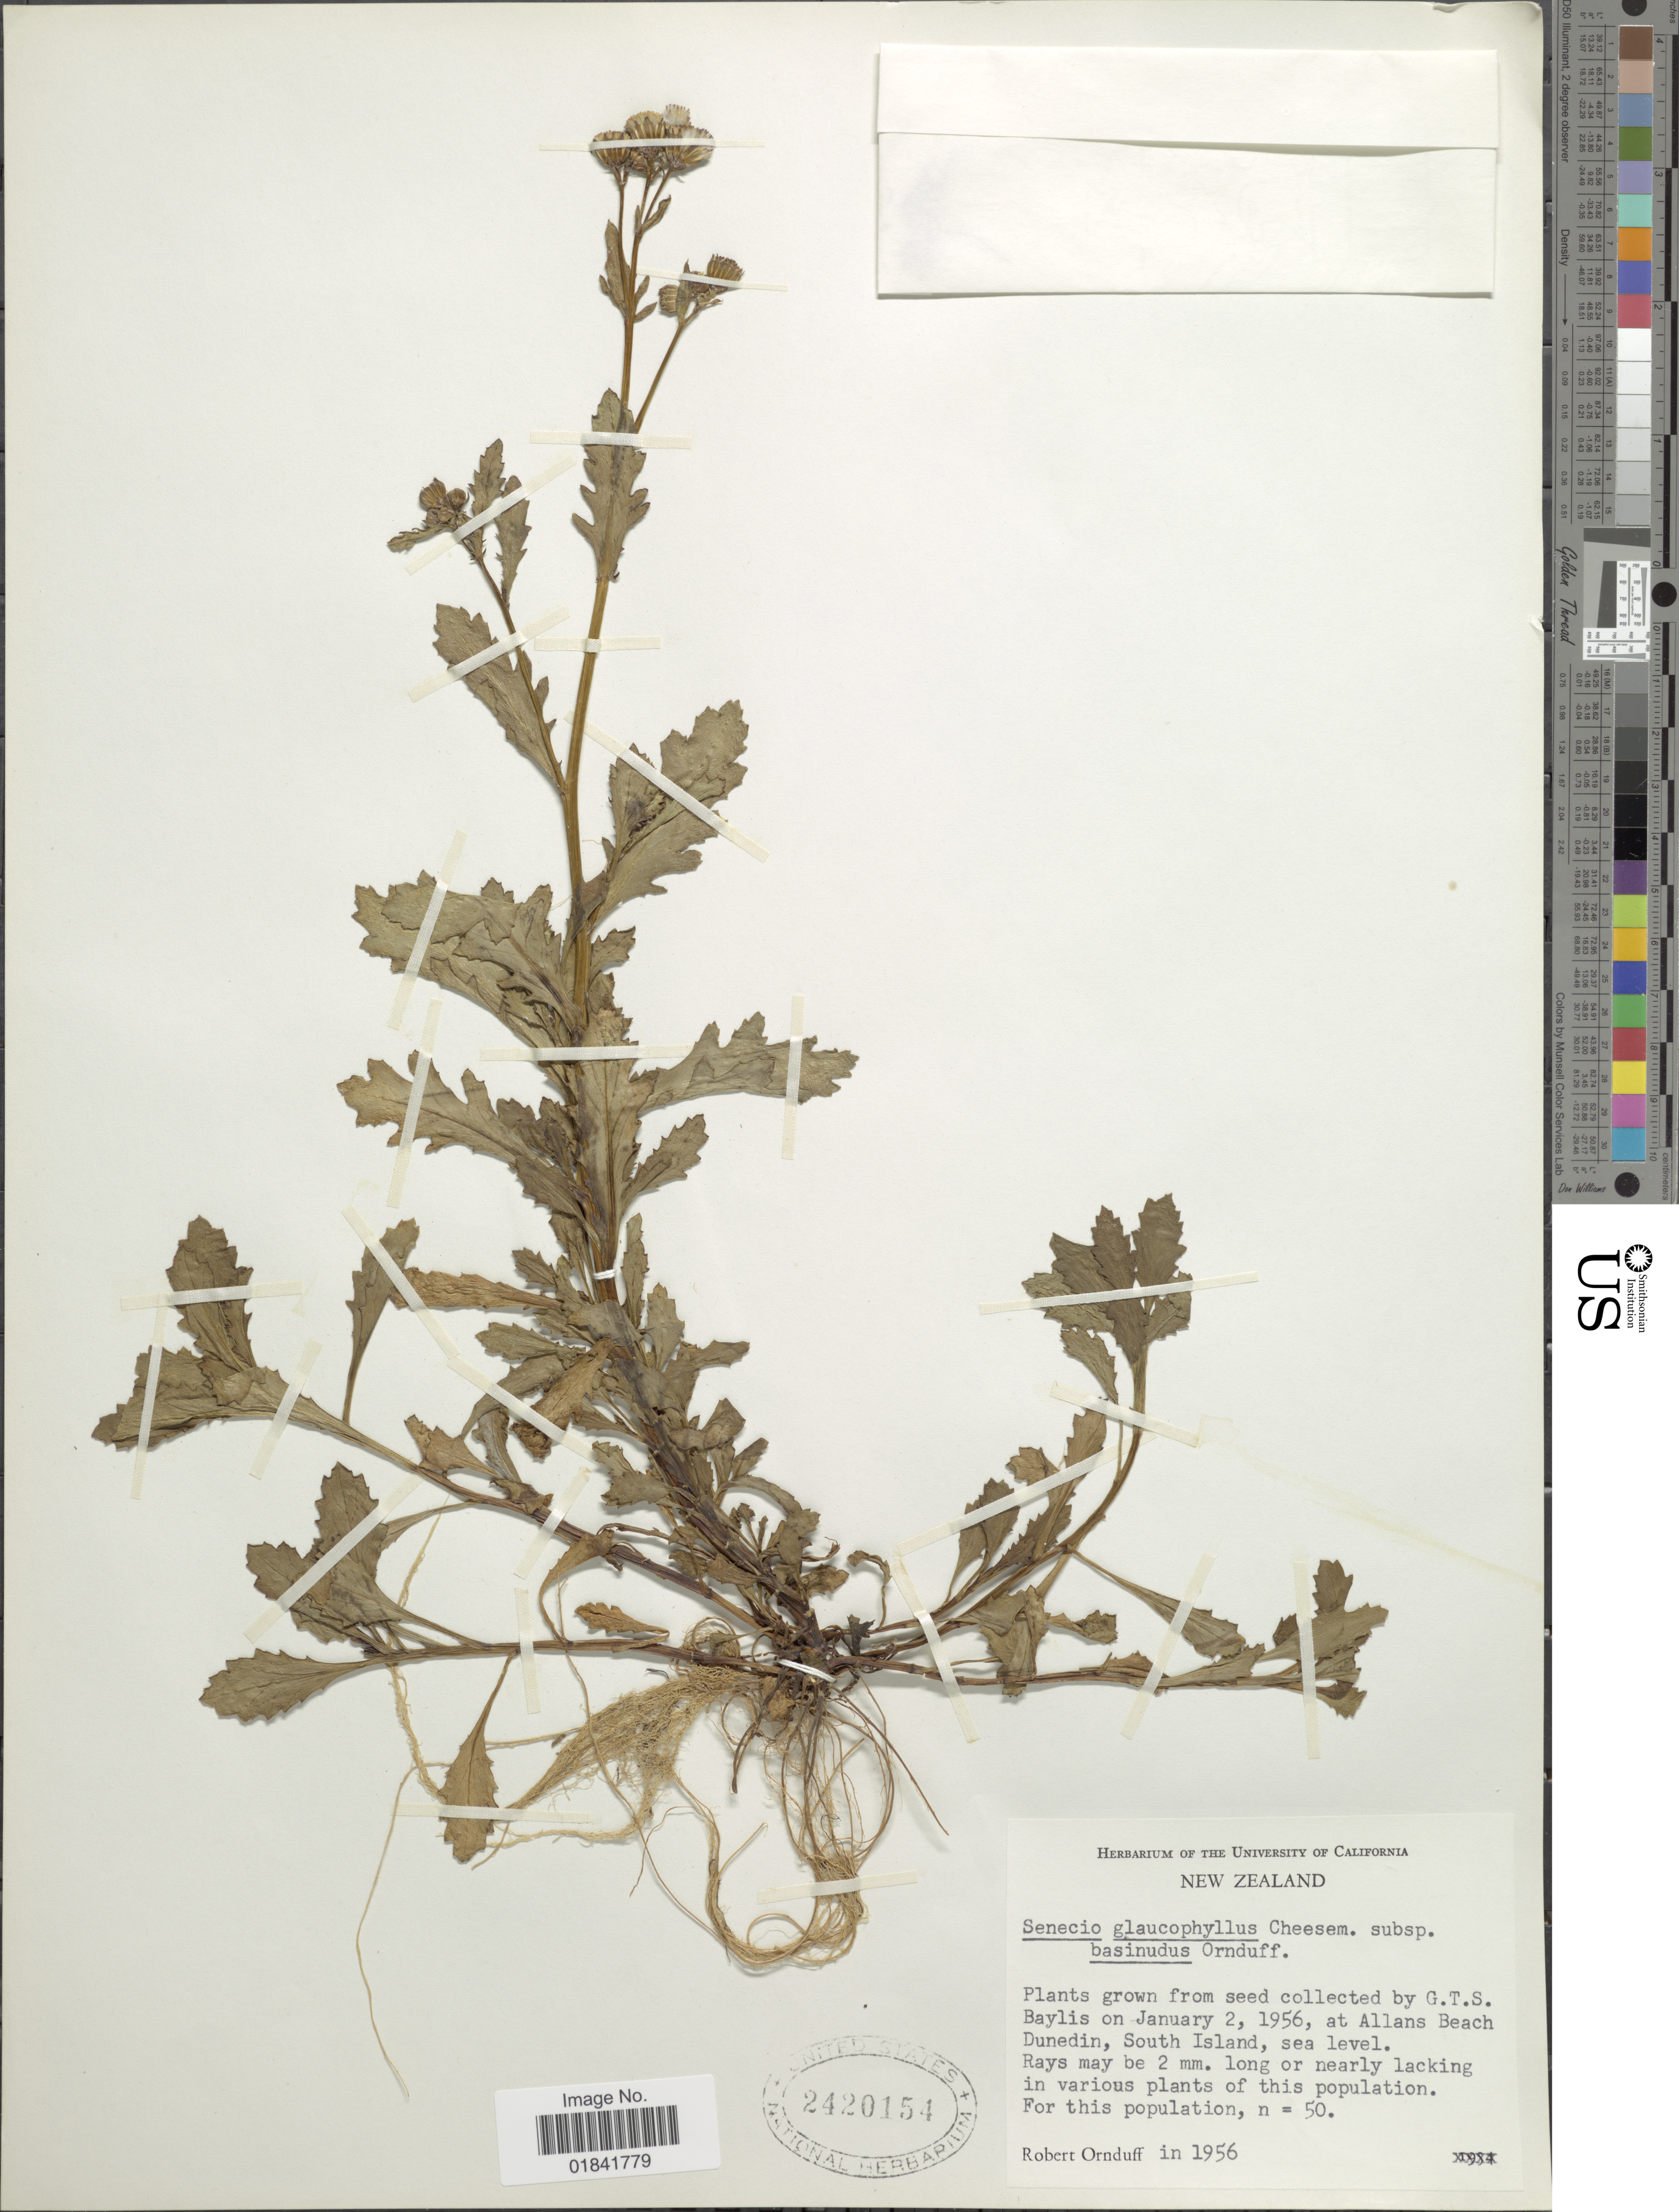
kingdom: Plantae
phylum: Tracheophyta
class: Magnoliopsida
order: Asterales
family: Asteraceae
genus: Senecio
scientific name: Senecio glaucophyllus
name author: Cheeseman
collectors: R. Ornduff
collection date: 1956-01-02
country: New Zealand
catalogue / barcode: US 2420154